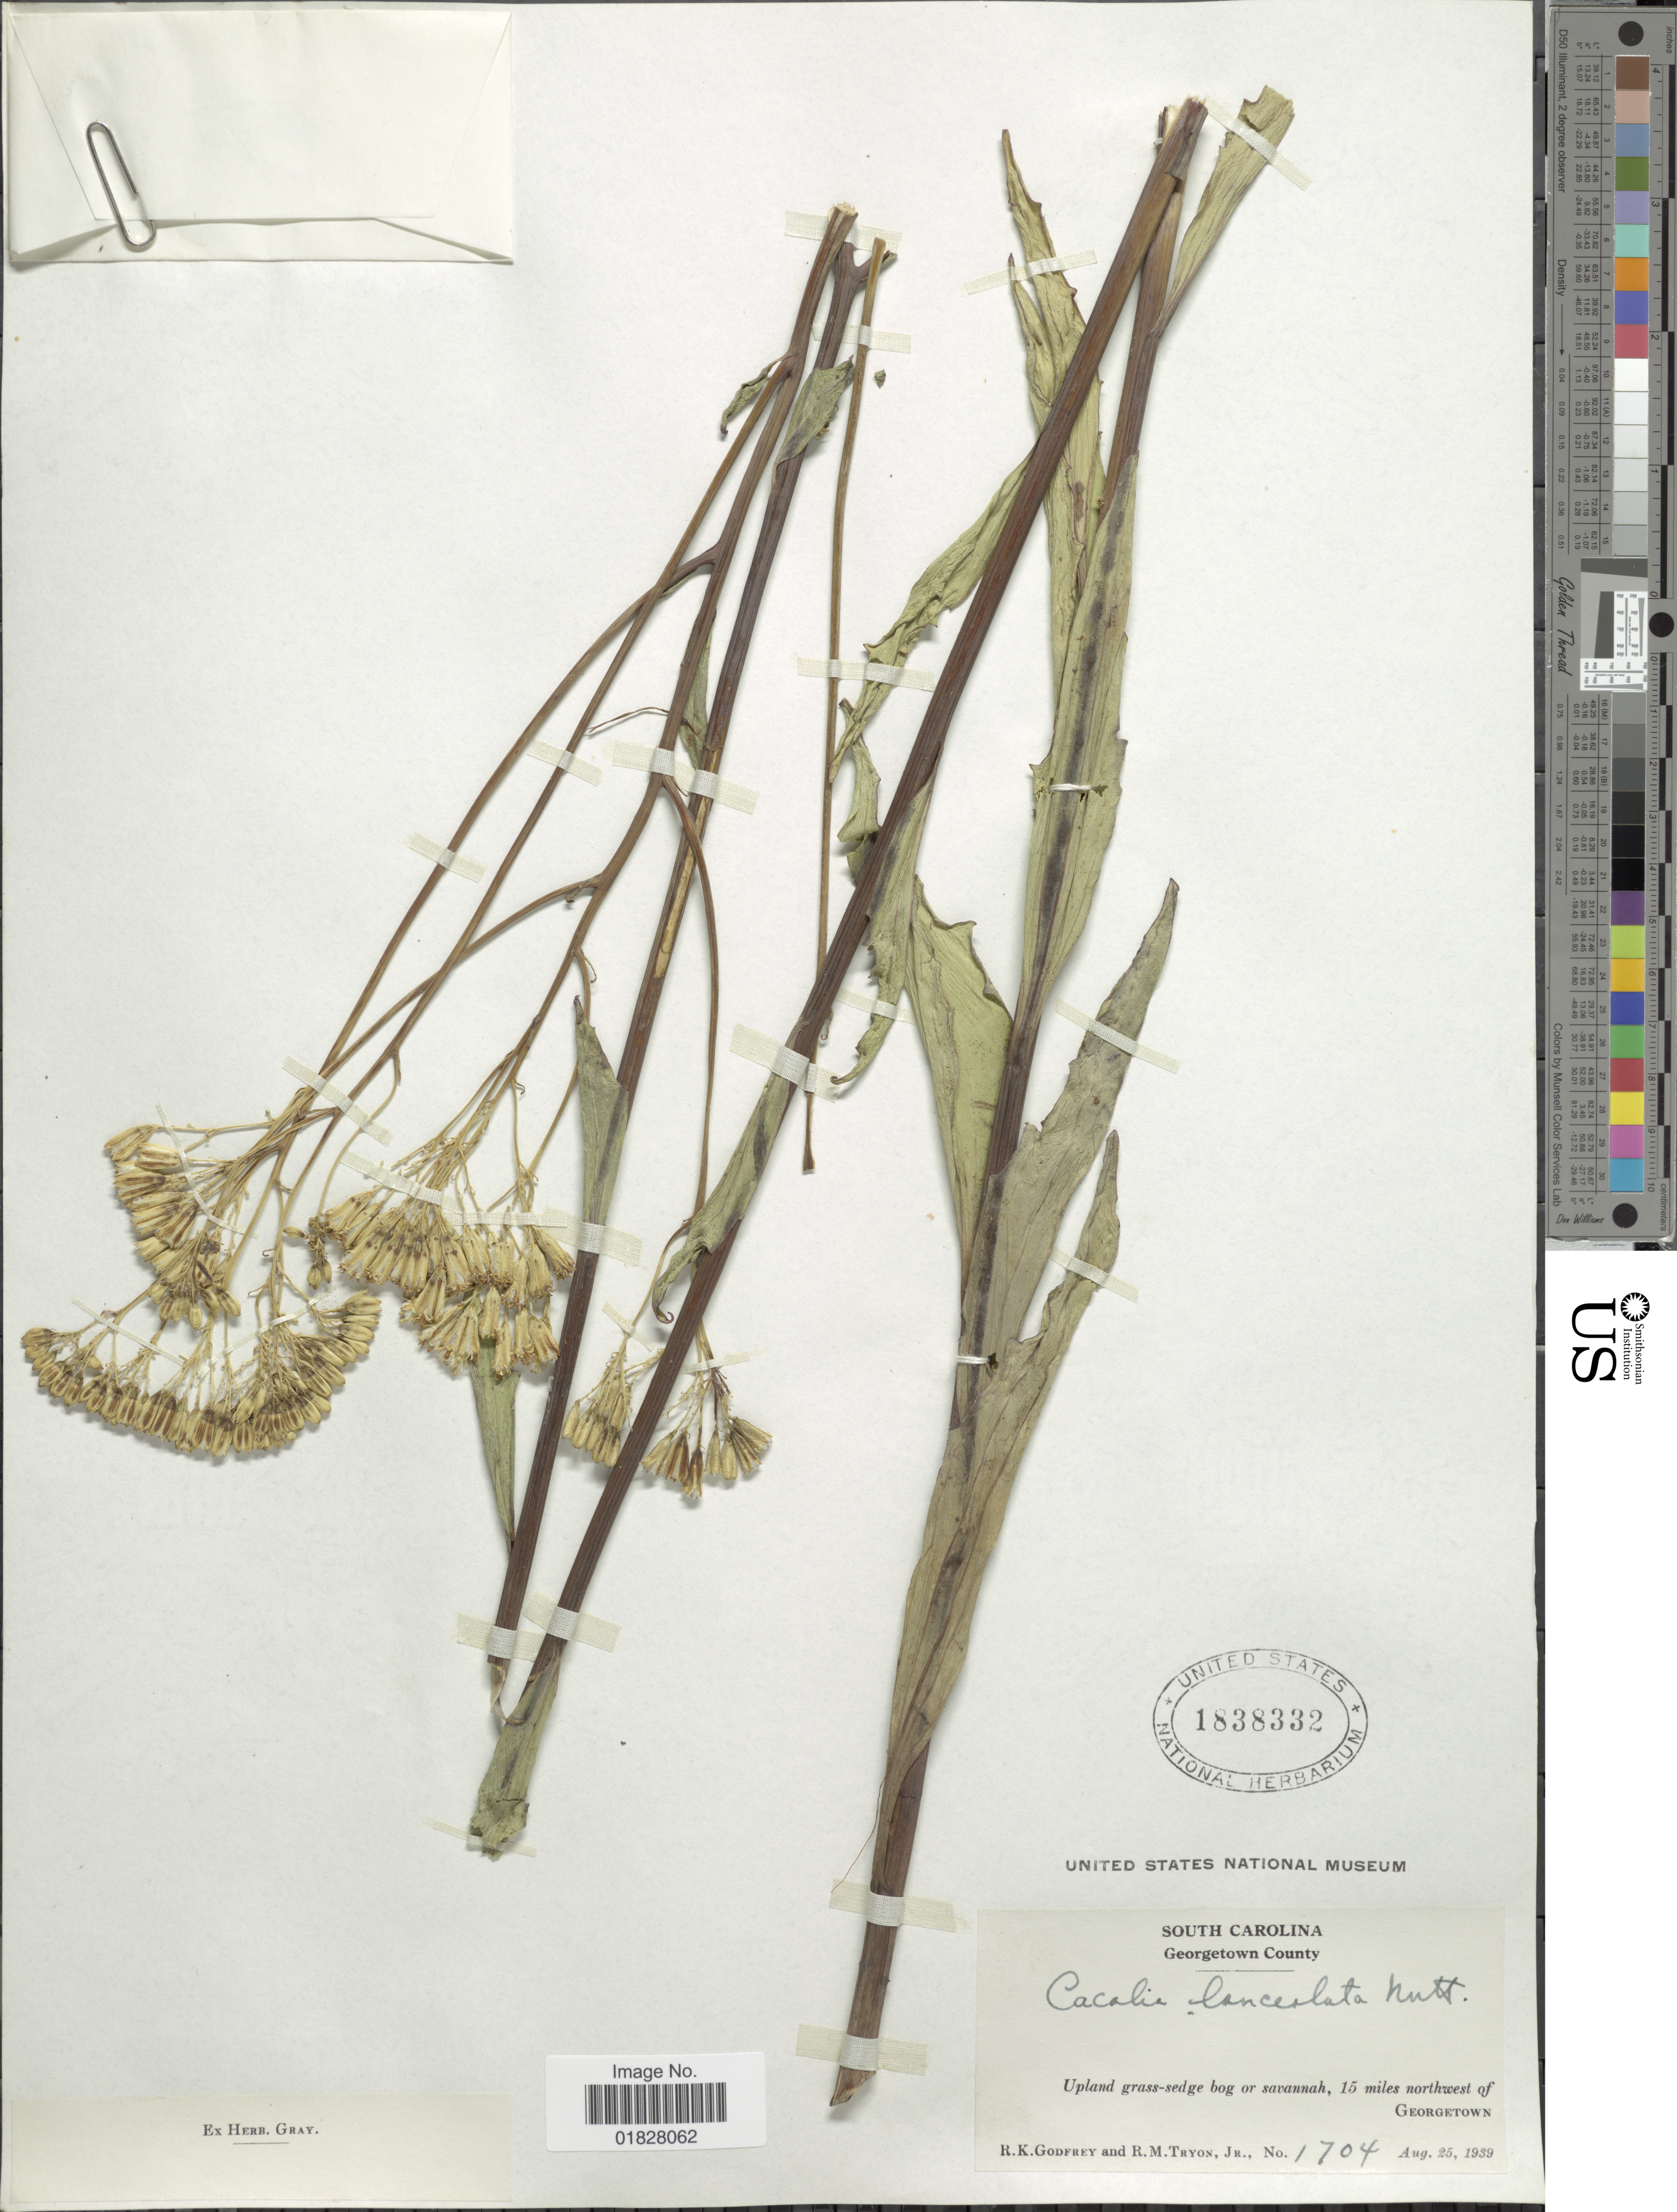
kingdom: Plantae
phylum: Tracheophyta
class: Magnoliopsida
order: Asterales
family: Asteraceae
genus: Arnoglossum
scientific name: Arnoglossum ovatum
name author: (Walter) H. Rob.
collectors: R. K. Godfrey & R. M. Tryon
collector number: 1704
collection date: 1939-08-25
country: United States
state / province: South Carolina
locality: Georgetown County. Upland grass-sedge bog or savannah, 15 miles northwest of Georgetown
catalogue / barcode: US 1838332